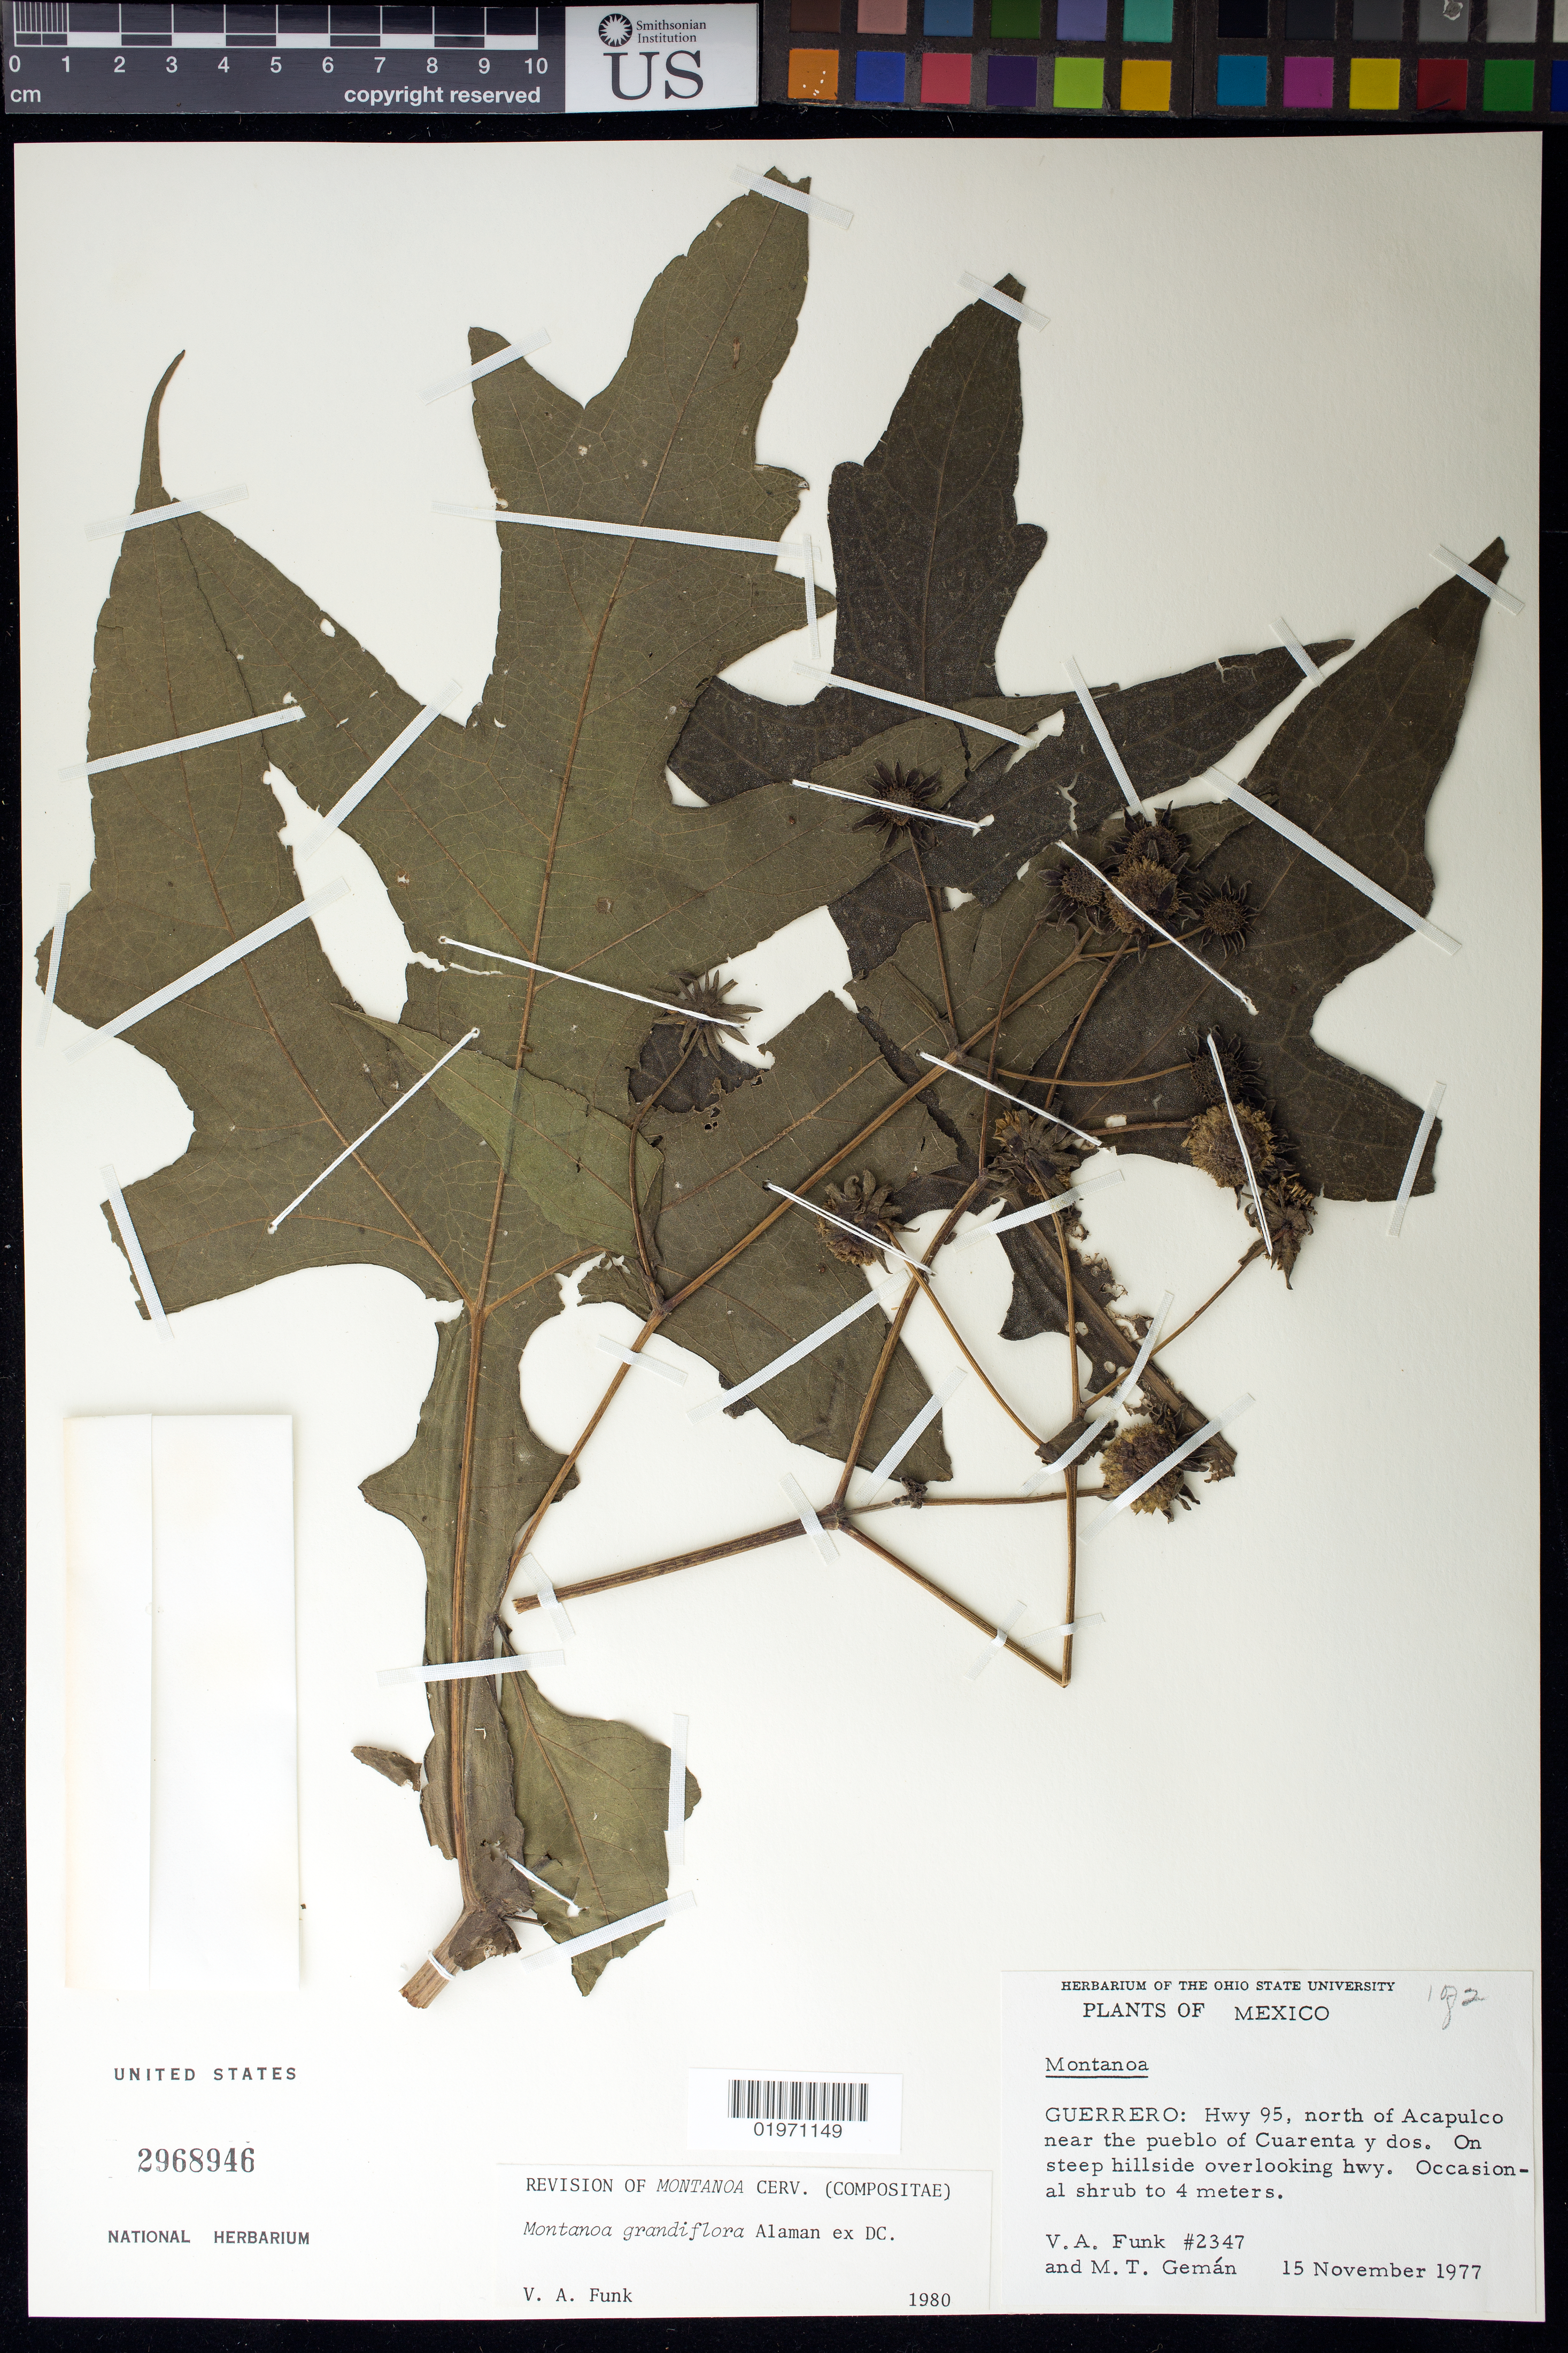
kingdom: Plantae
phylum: Tracheophyta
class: Magnoliopsida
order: Asterales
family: Asteraceae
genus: Montanoa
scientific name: Montanoa grandiflora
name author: Alaman ex DC.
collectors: V. Funk & M. Gemán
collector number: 2347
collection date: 1977-11-15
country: Mexico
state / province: Guerrero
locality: Hwy 95, north of Acapulo near the pueblo of Cuarenta y dos.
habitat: On steep hillside overlooking hwy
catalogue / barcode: US 2968946